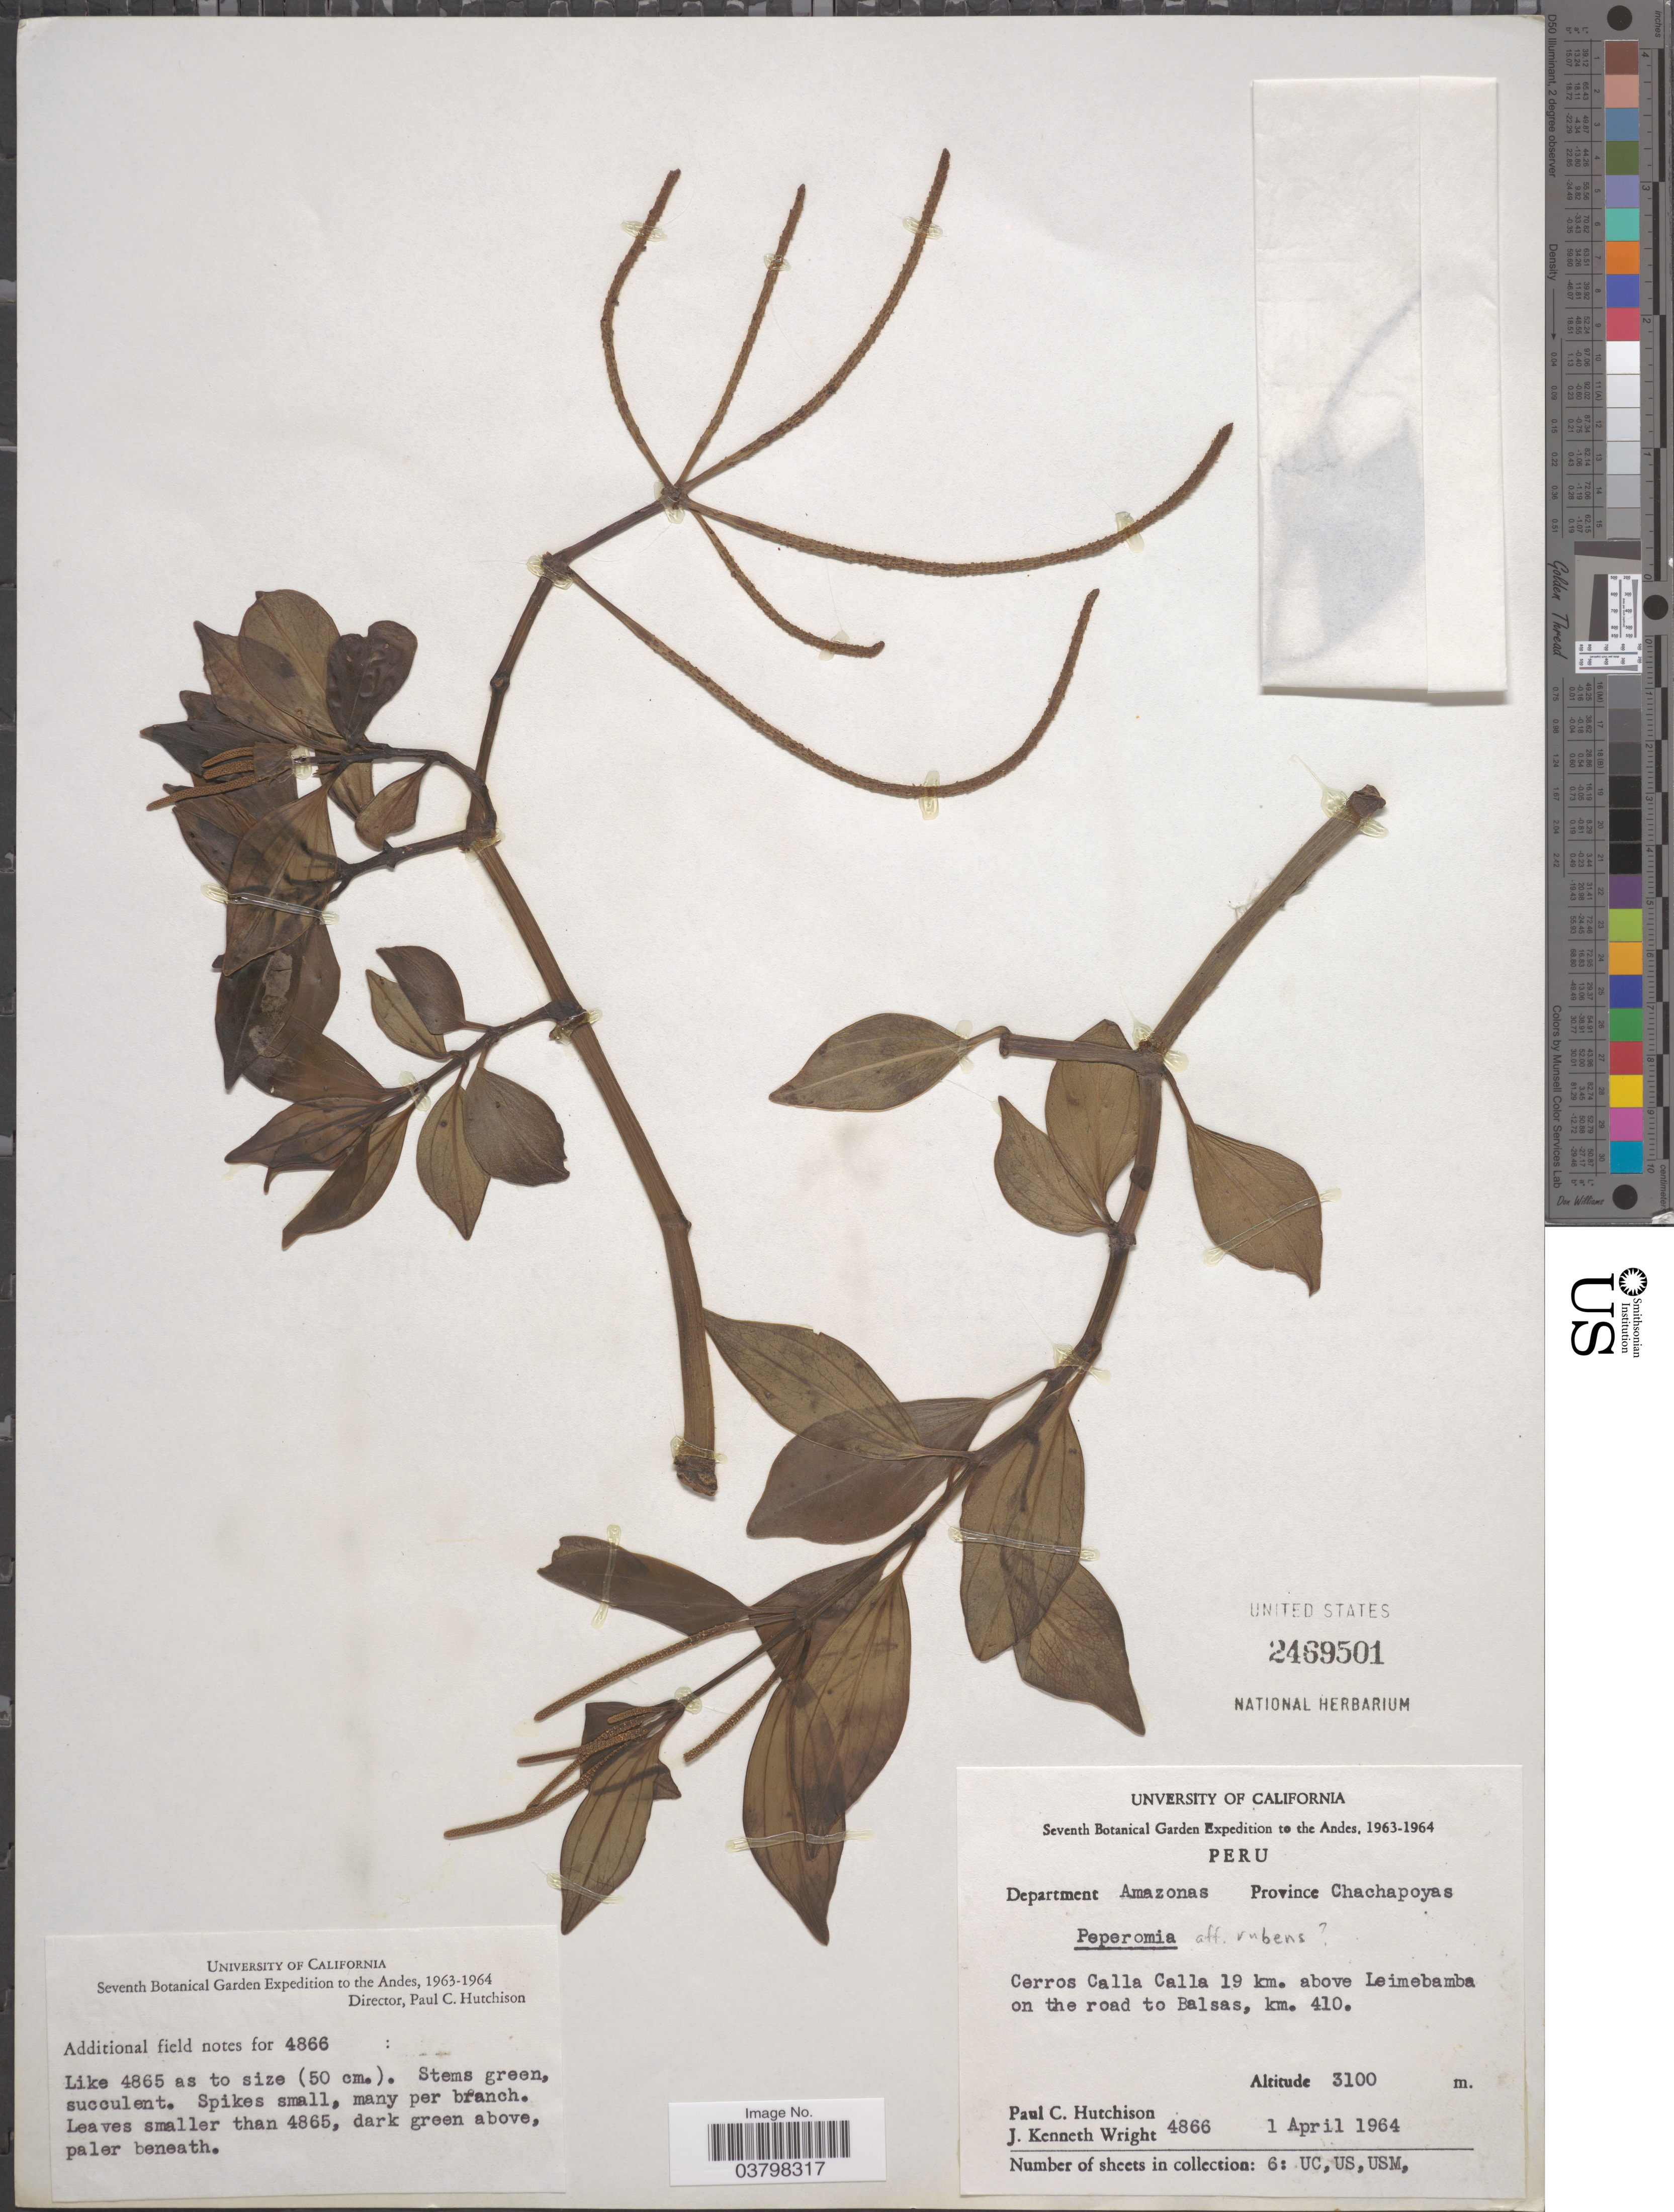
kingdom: Plantae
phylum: Tracheophyta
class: Magnoliopsida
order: Piperales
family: Piperaceae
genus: Peperomia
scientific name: Peperomia rubens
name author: Trel.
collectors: P. C. Hutchison & J. K. Wright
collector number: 4866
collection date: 1964-04-01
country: Peru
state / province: Amazonas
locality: The Andes. Department Amazonas. Province Chachapoyas. Cerros Calla Calla 19 km. above Leimebamba on the road to Balsas, km. 410.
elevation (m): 3100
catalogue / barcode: US 2469501